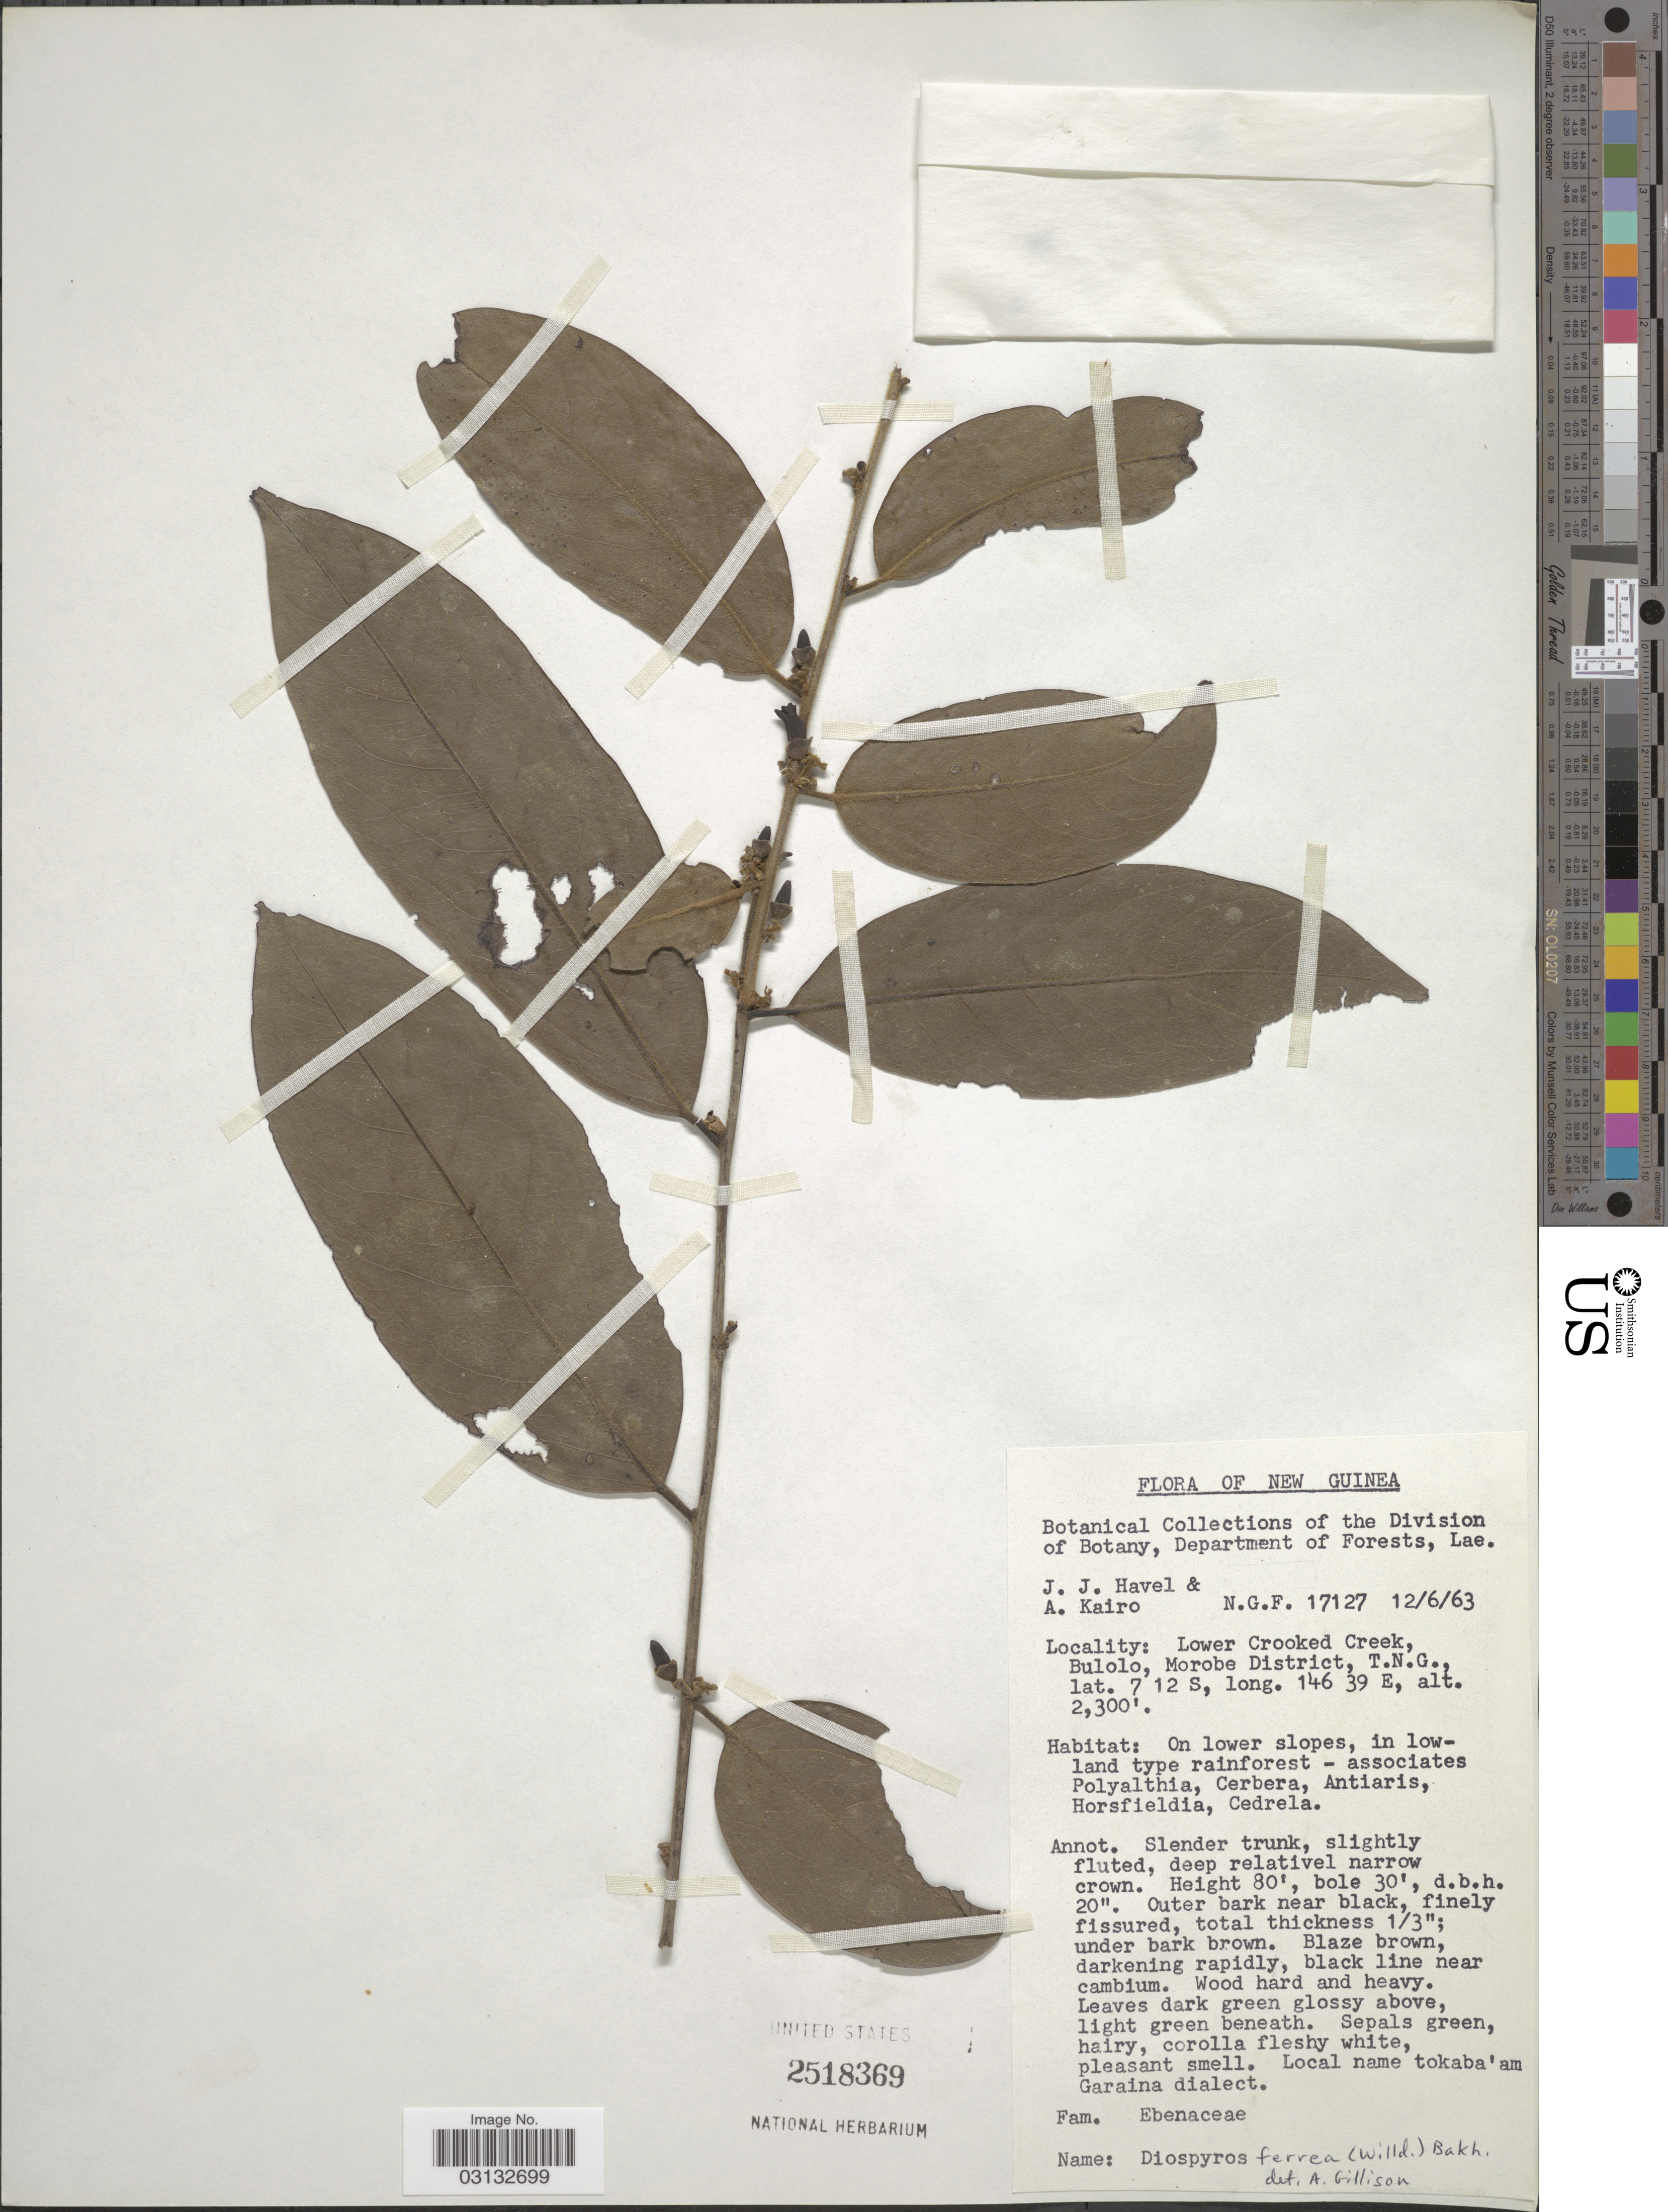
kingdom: Plantae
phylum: Tracheophyta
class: Magnoliopsida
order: Ericales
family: Ebenaceae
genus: Diospyros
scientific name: Diospyros ferrea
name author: (Willd.) Bakh.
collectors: J. Havel & A. Kairo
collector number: NGF17127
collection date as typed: Transcribed d/m/y: 12/6/63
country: Papua New Guinea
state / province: Morobe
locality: New Guinea. Loewr Crooked Creek, Bulolo, Morobe District, T.N.G.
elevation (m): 701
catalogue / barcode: US 2518369